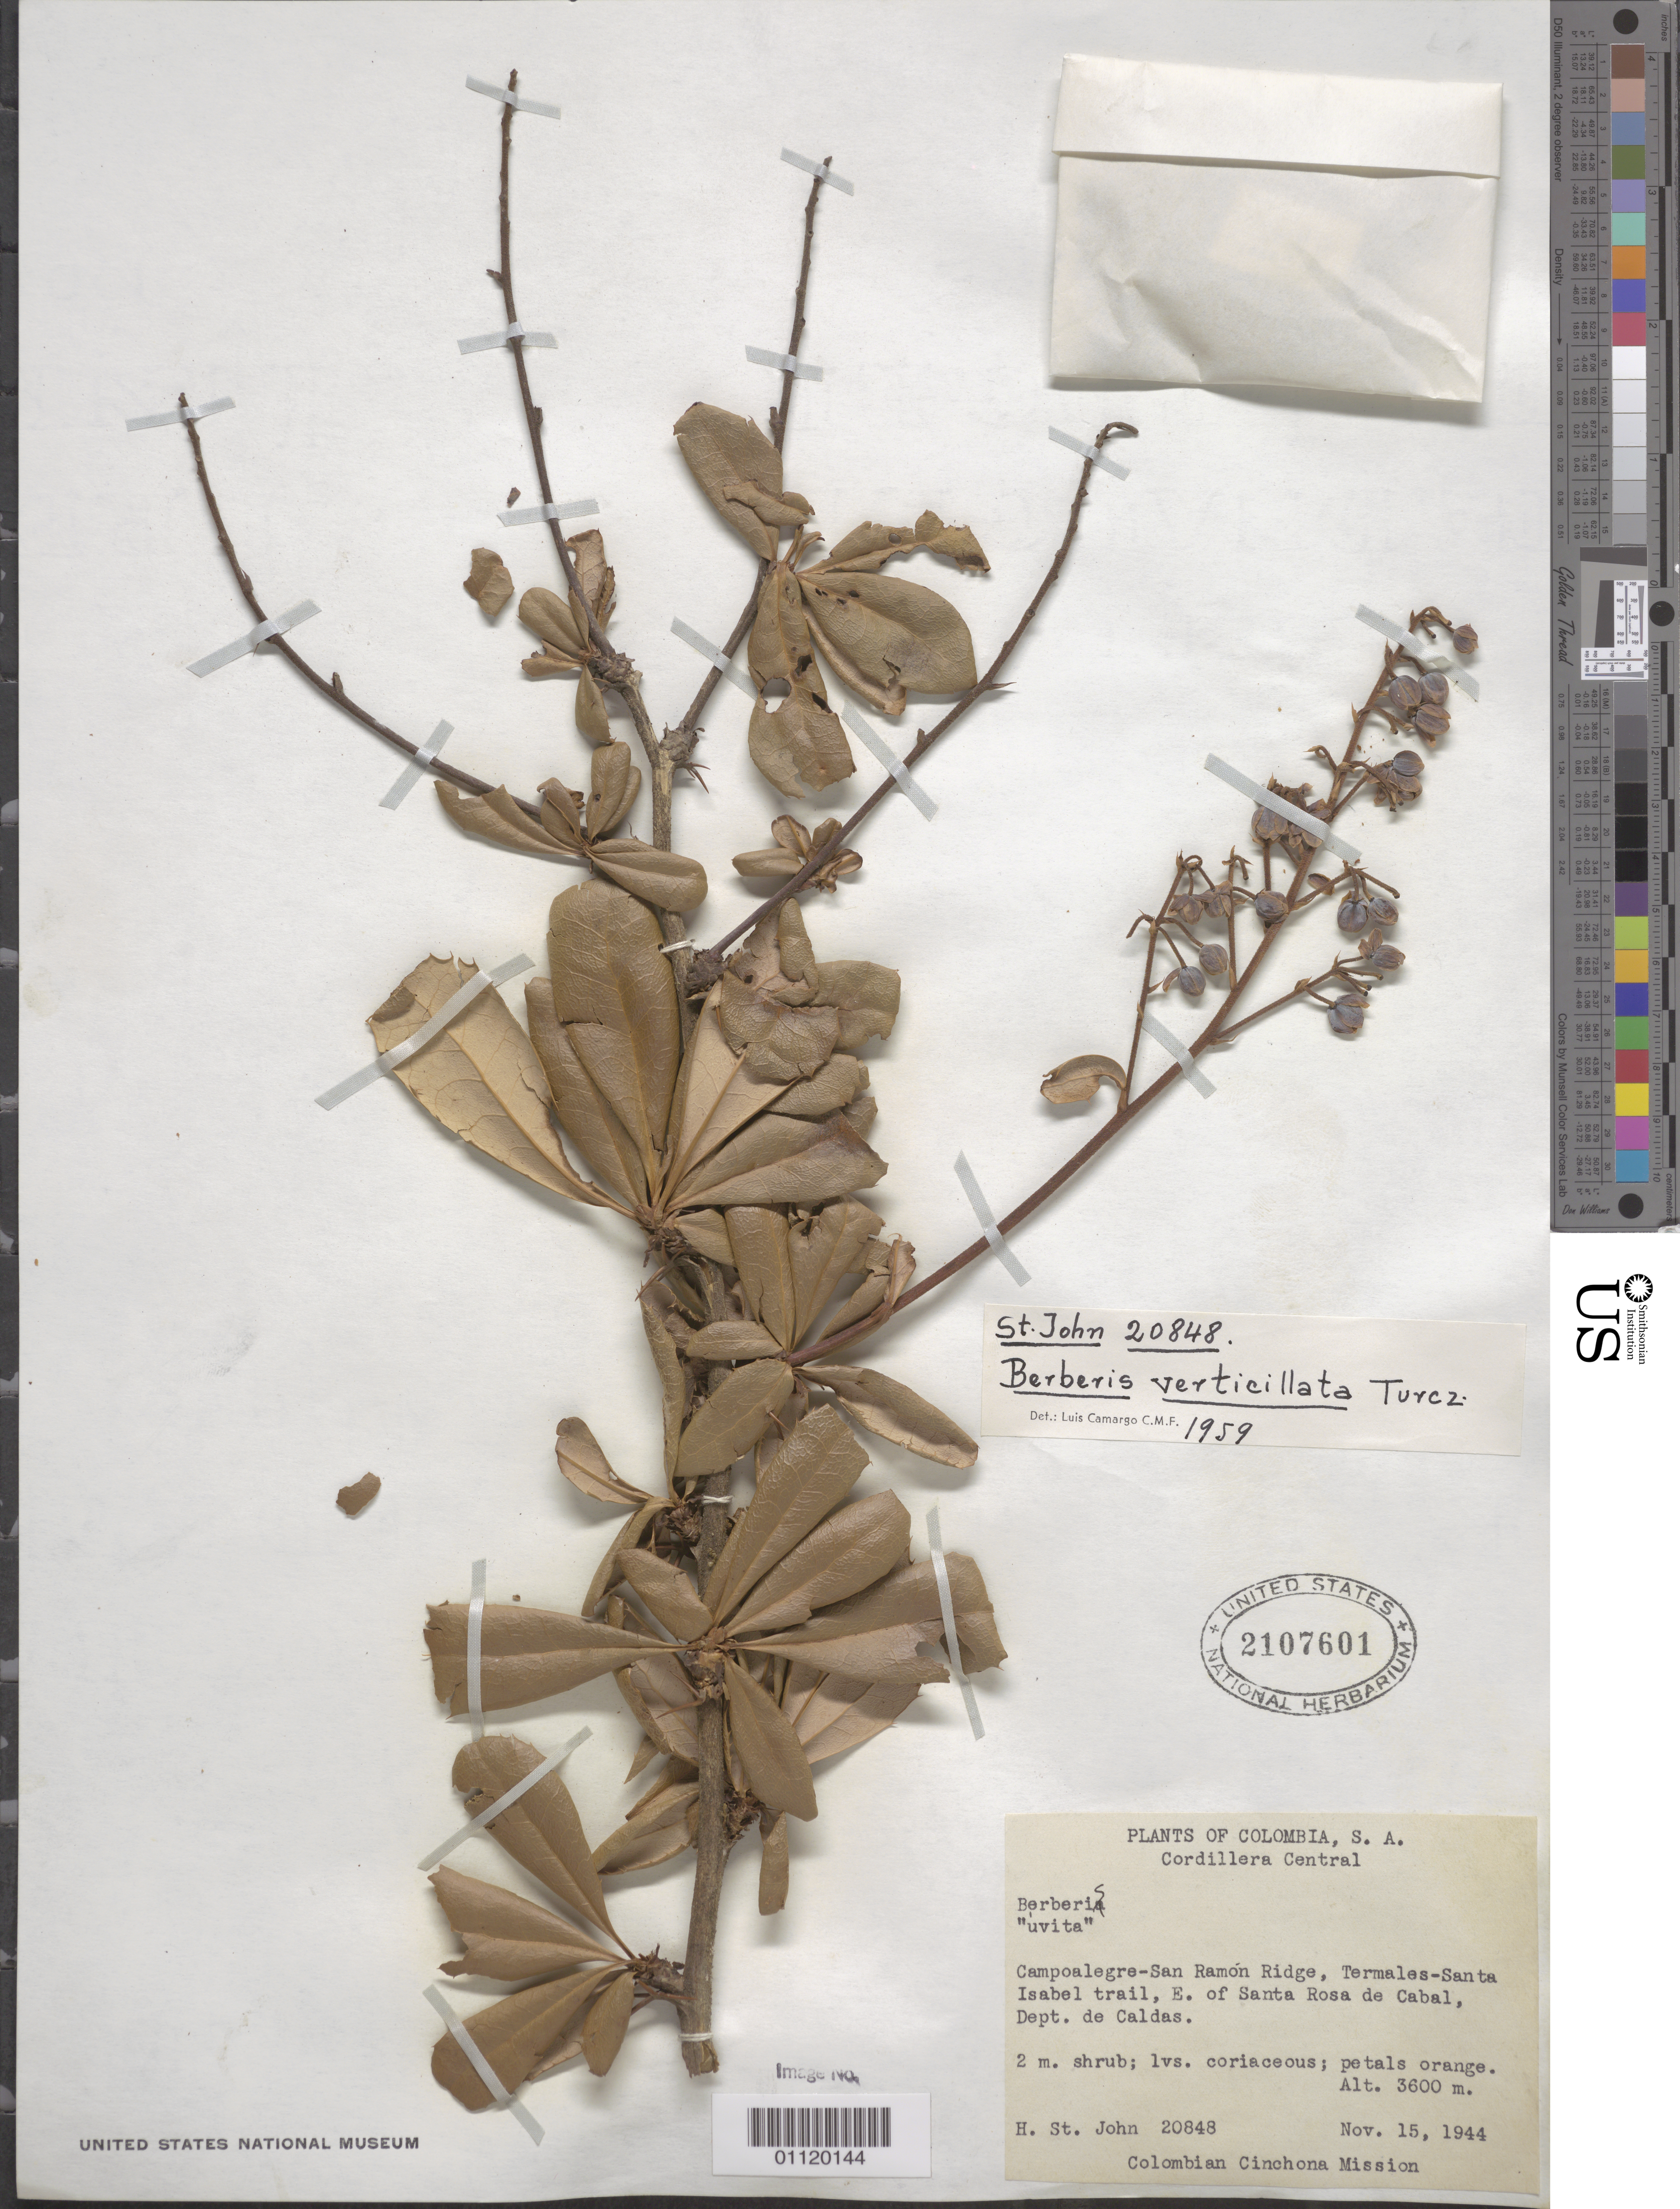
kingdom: Plantae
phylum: Tracheophyta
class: Magnoliopsida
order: Ranunculales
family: Berberidaceae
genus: Berberis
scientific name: Berberis verticillata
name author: Turcz.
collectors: H. St. John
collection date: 1944-11-15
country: Colombia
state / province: Caldas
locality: Cordillera Central: Campoalegre-San Ramón Ridge, Termales-Santa Isabel trail, east of Santa Rosa de Cabal.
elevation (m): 3600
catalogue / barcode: US 2107601